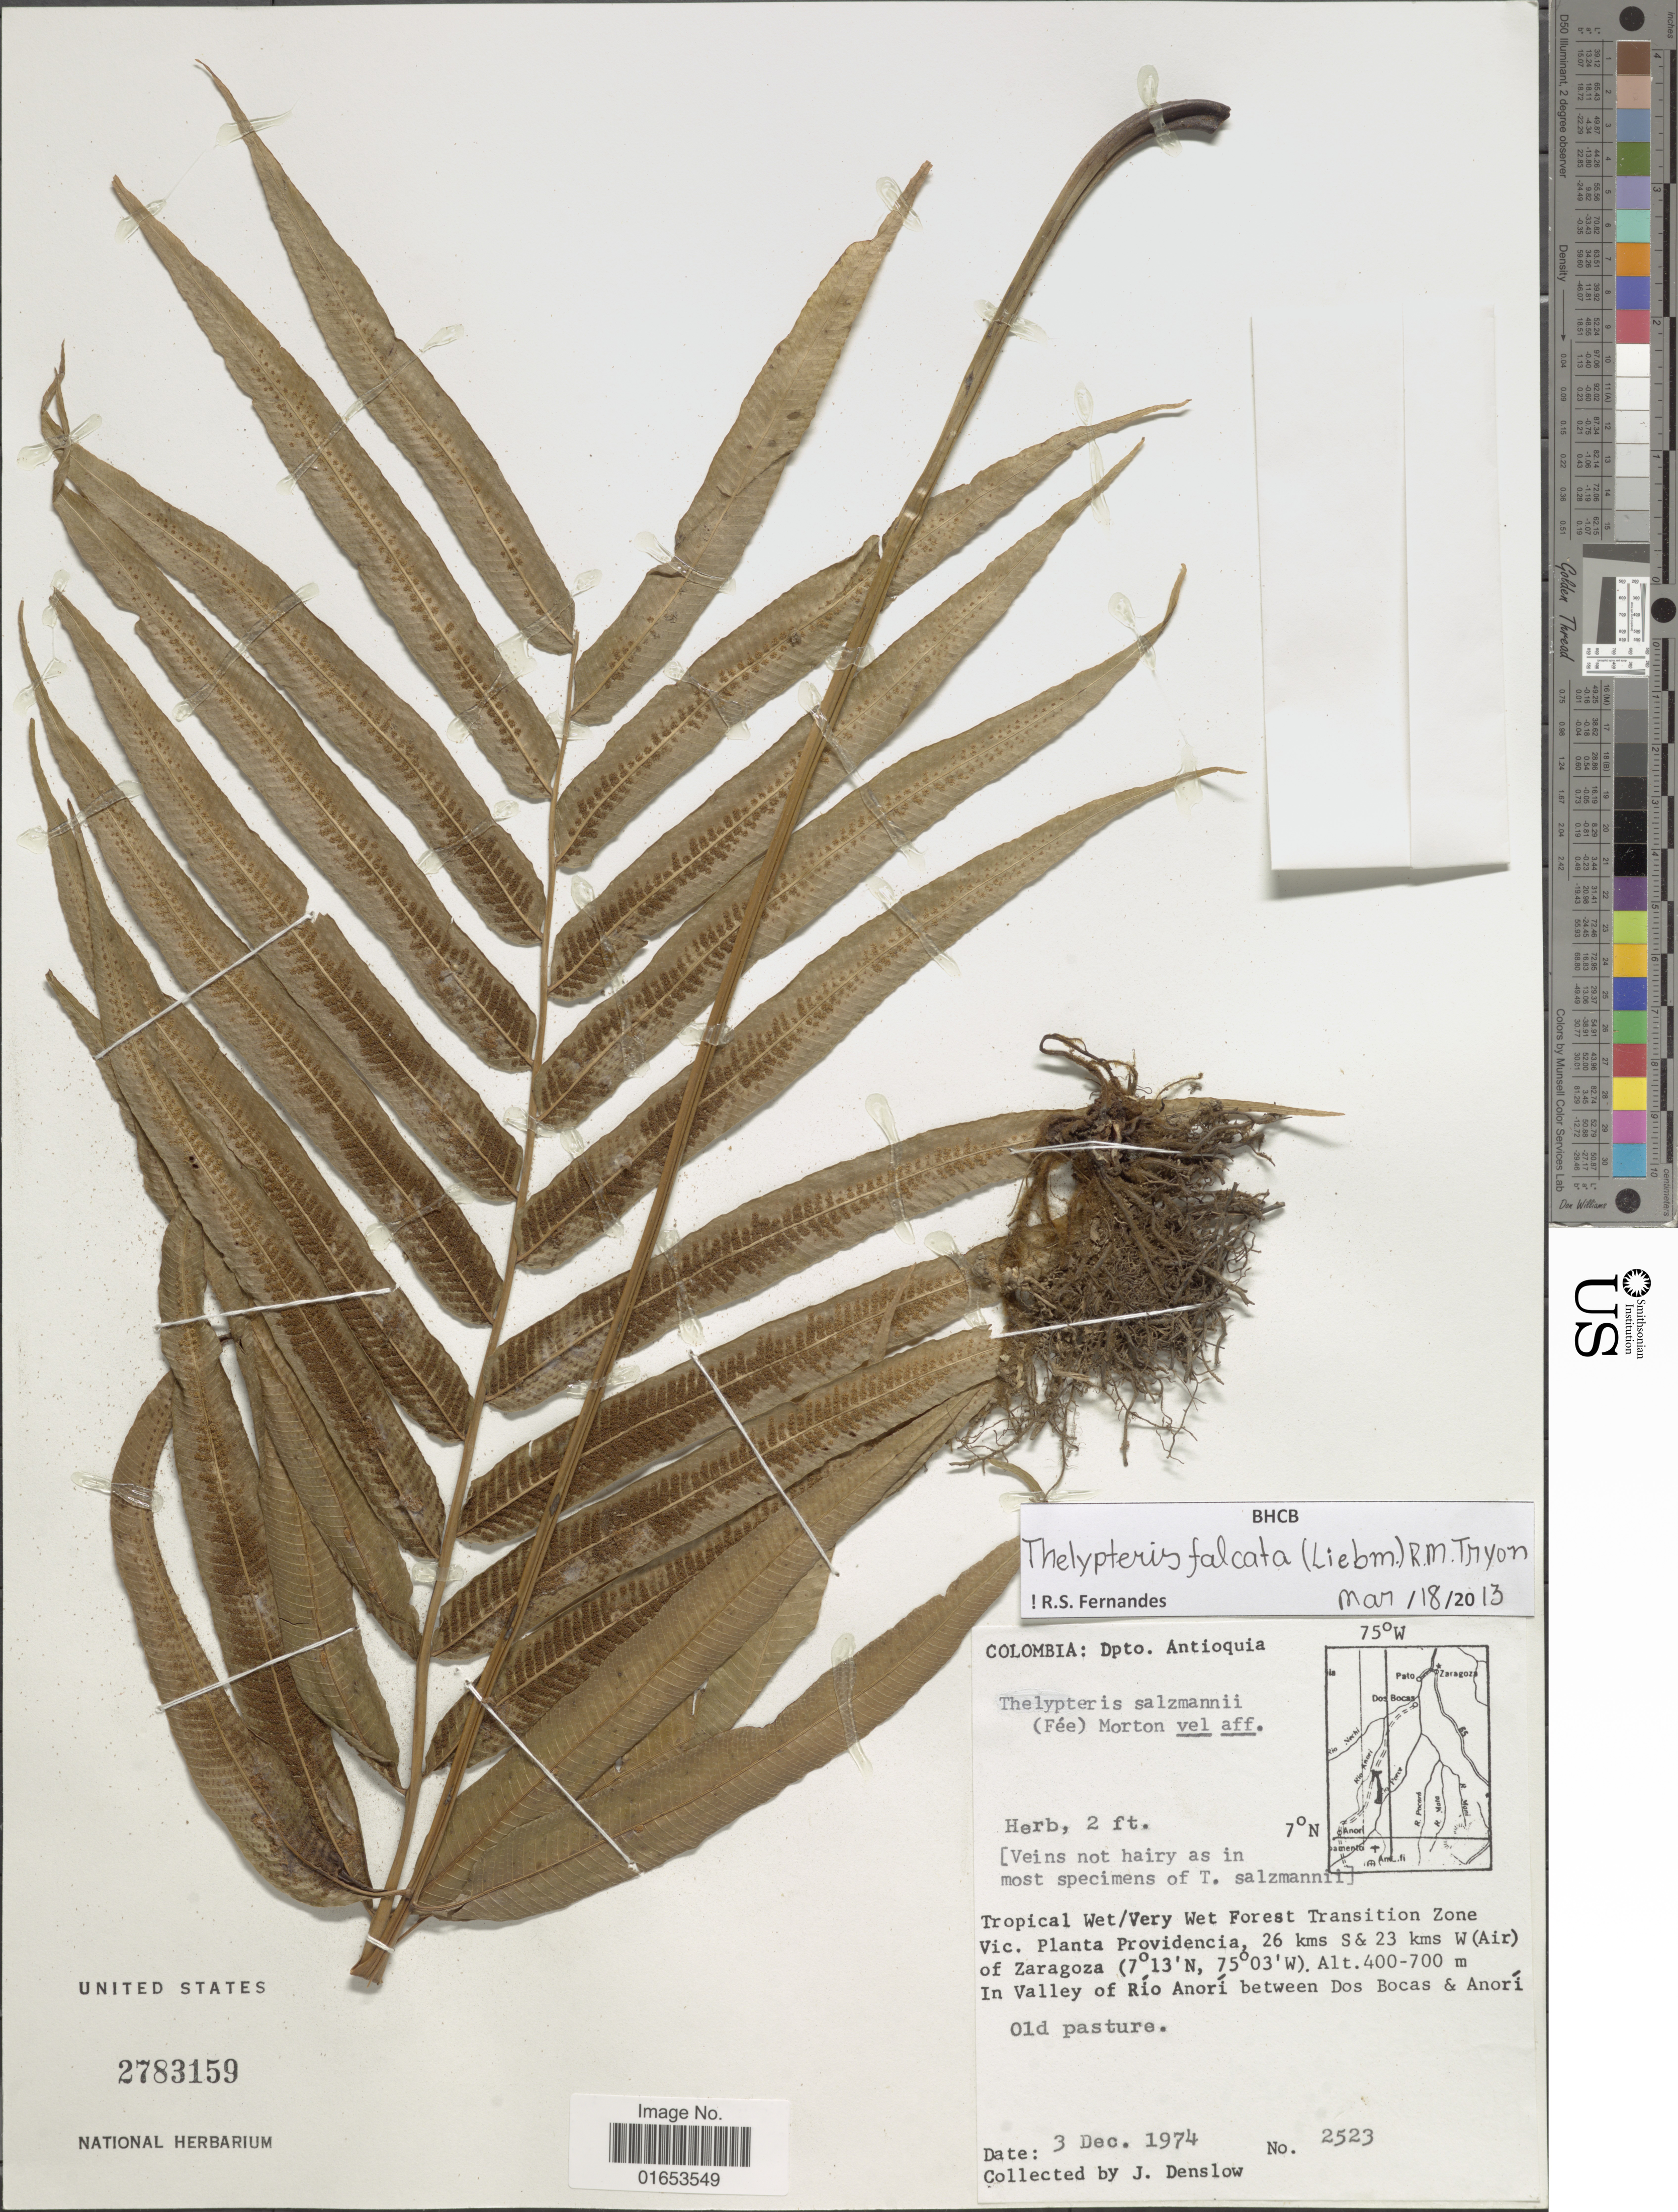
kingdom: Plantae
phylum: Tracheophyta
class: Polypodiopsida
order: Polypodiales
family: Thelypteridaceae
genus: Meniscium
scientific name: Meniscium falcatum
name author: Liebm.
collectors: J. Denslow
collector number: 2523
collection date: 1974-12-03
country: Colombia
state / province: Antioquia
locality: Tropical Wet-Very Wet Forest Transition Zone Vic. Planta Providencia, 26 kms S & 23 kms W (Air) of Zaragoza. In Valley of Río Anorí between Dos Bocas & Anorí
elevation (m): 400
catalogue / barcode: US 2783159